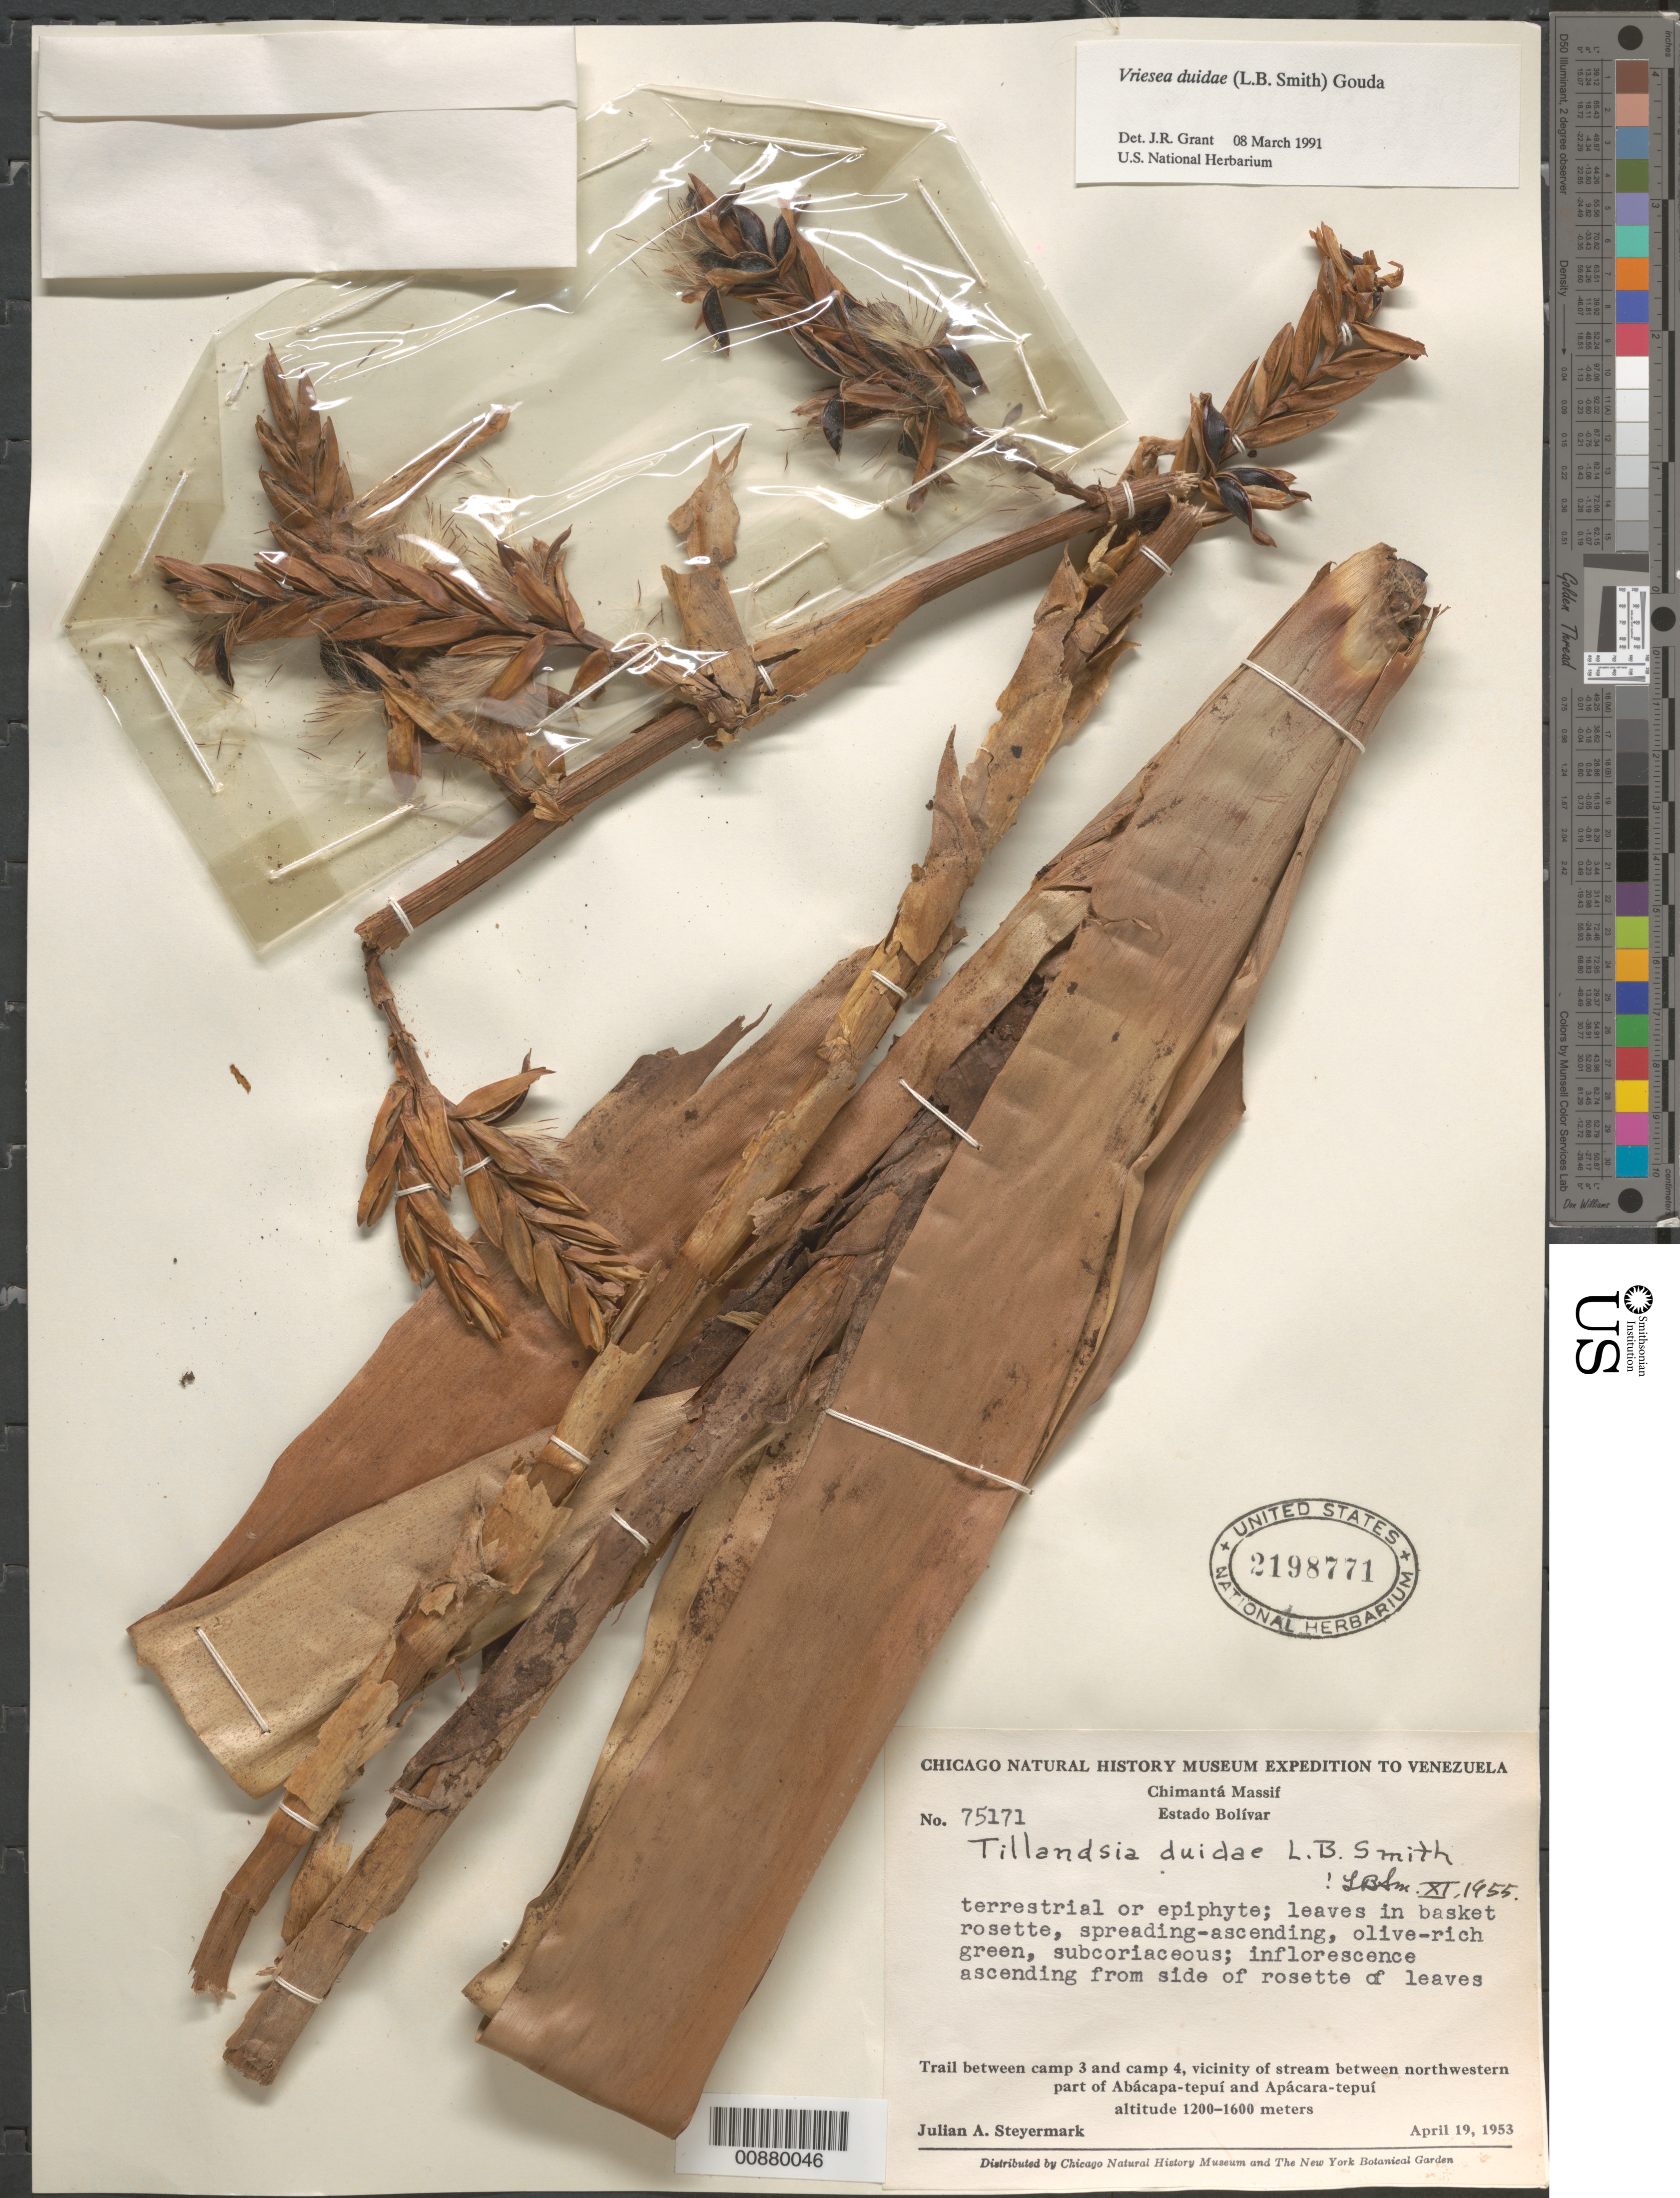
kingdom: Plantae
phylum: Tracheophyta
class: Liliopsida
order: Poales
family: Bromeliaceae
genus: Vriesea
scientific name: Vriesea duidae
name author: (L.B. Sm.) Gouda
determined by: Grant, J. R., (SWITZERLAND)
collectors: J. Steyermark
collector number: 75171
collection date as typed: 19-Apr-53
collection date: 1953-04-19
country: Venezuela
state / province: Bolívar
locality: Chimantá Massif, between camp 3 and camp 4, vicinity of stream between NW part of Abácapa-tepuí and Apácara-tepuí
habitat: Trail, vicinity of stream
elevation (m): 1200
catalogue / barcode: US 2198771